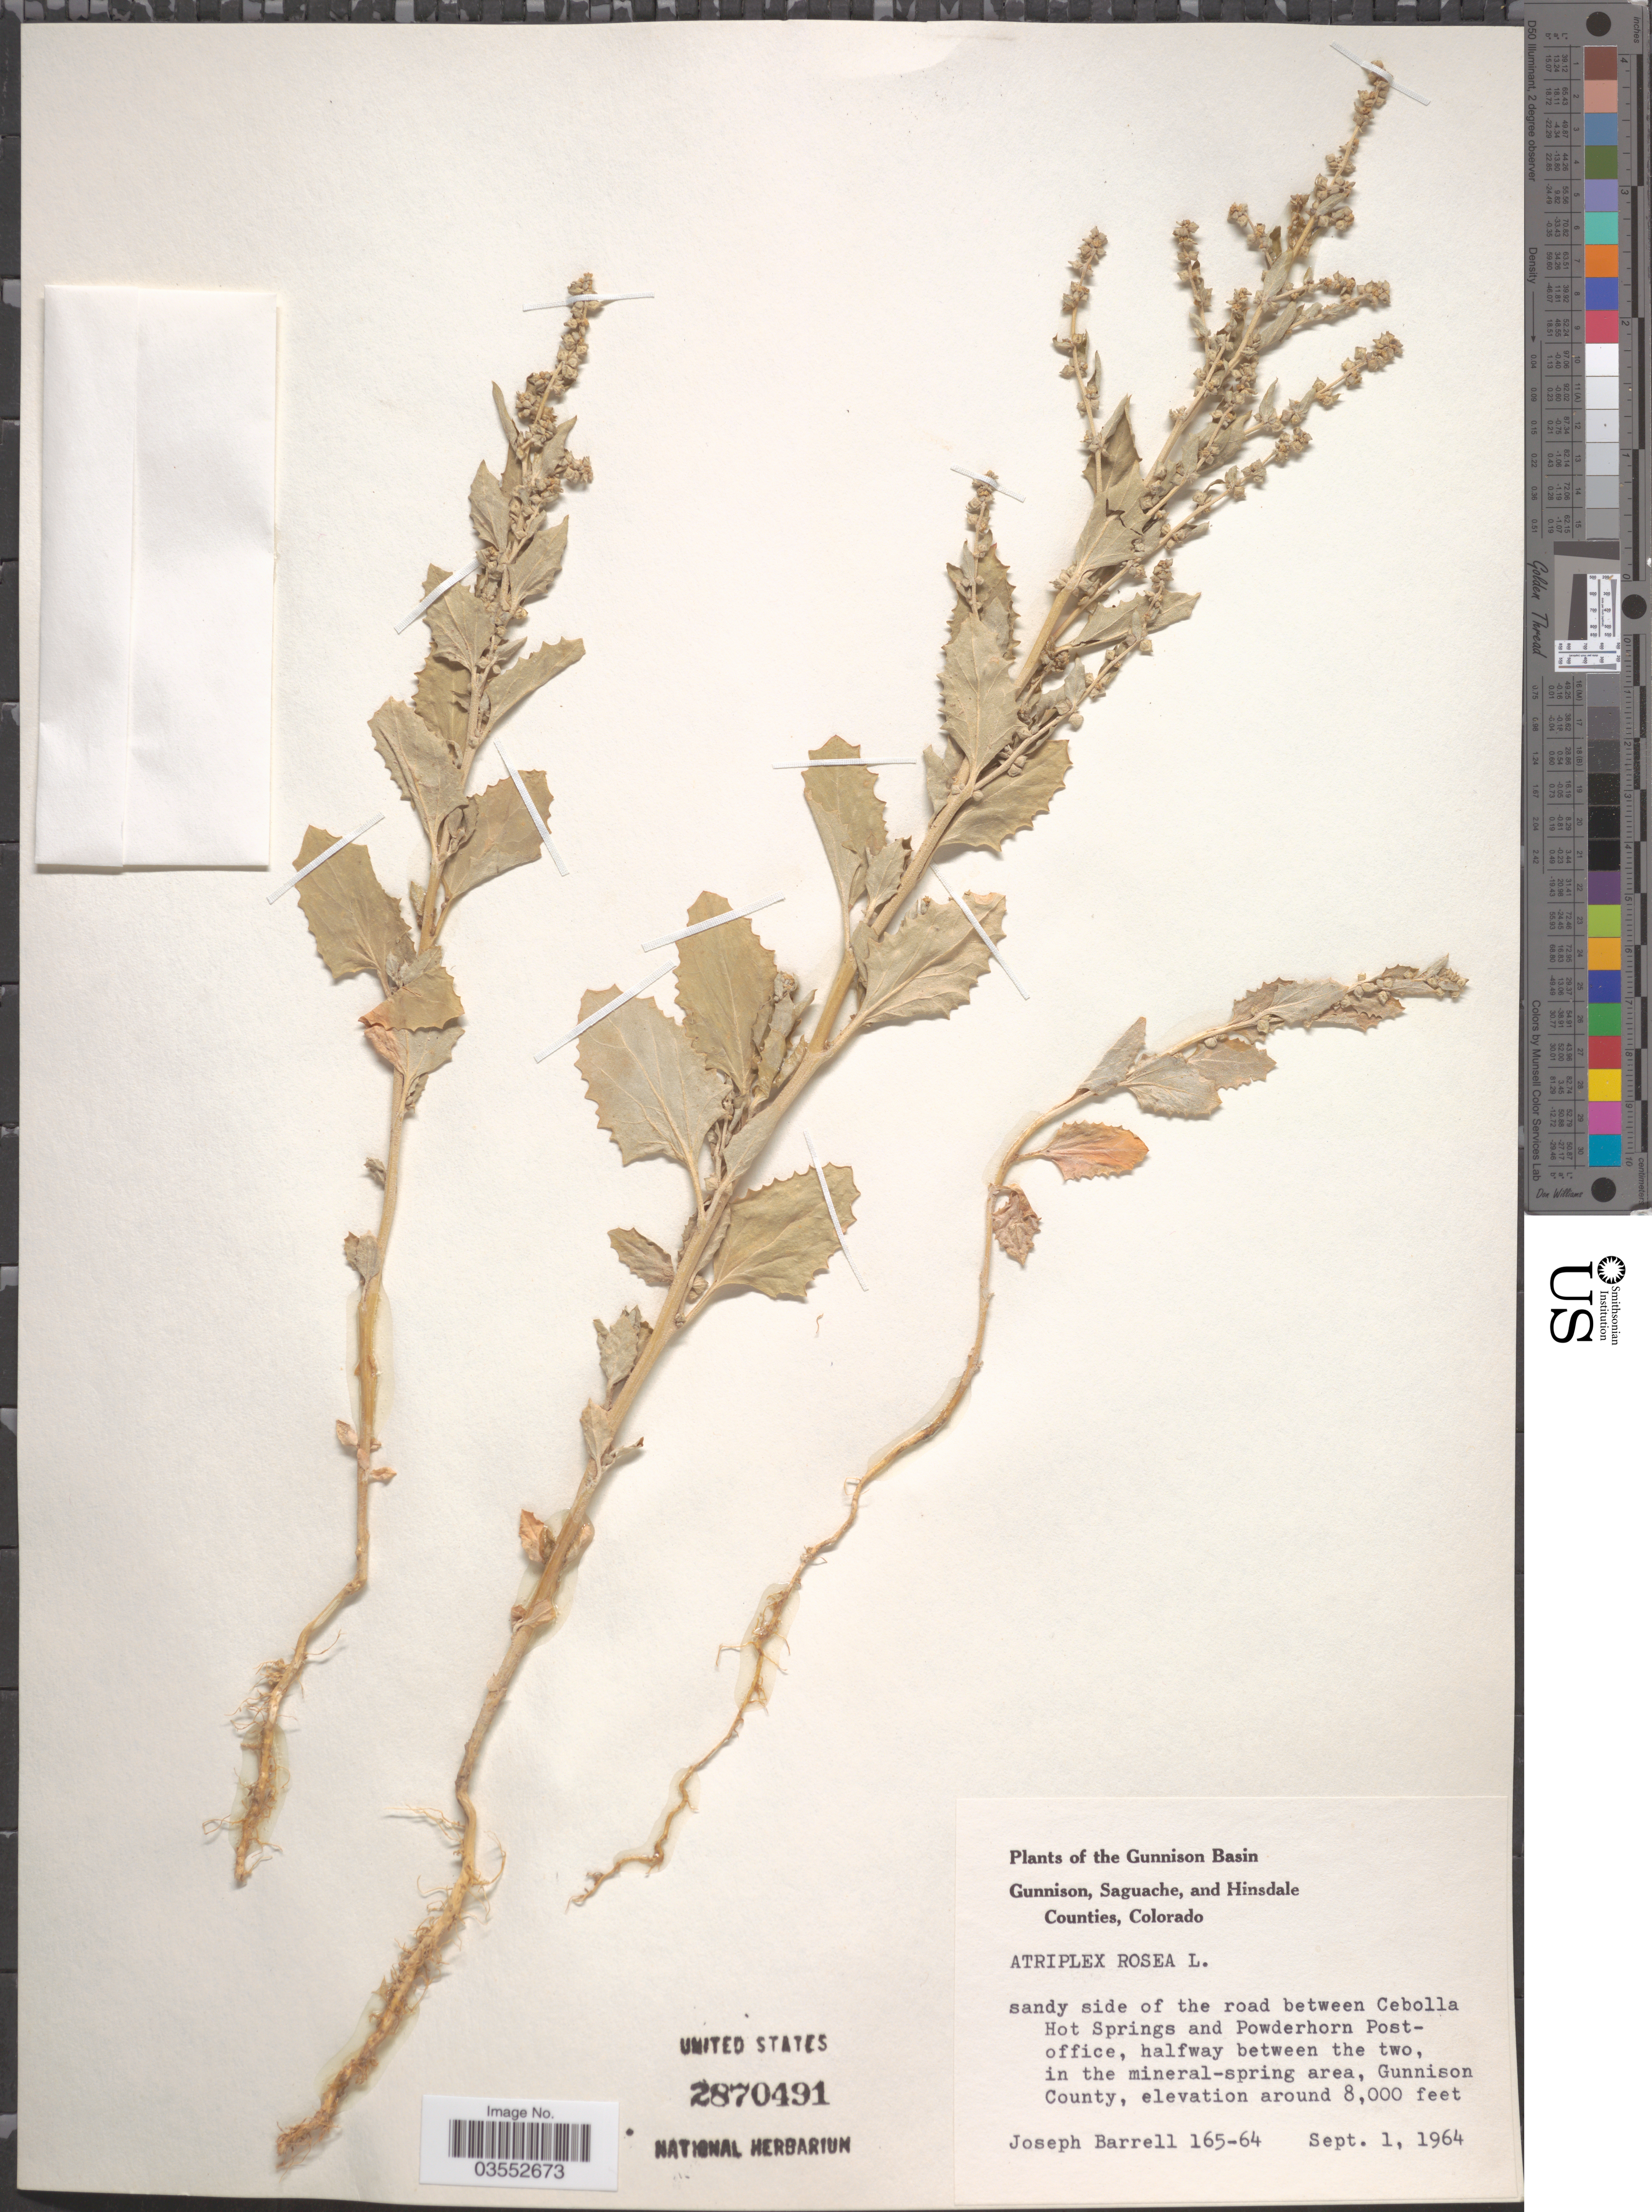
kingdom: Plantae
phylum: Tracheophyta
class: Magnoliopsida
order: Caryophyllales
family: Amaranthaceae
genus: Atriplex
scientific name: Atriplex rosea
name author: L.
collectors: J. Barrell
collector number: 165-64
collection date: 1964-09-01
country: United States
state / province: Colorado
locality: Gunnison Basin. The road between Cebolla Hot Springs and Powderhorn Post-office, halfway between the two, in the mineral-spring area, Gunnison County.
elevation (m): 2438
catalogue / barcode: US 2870491